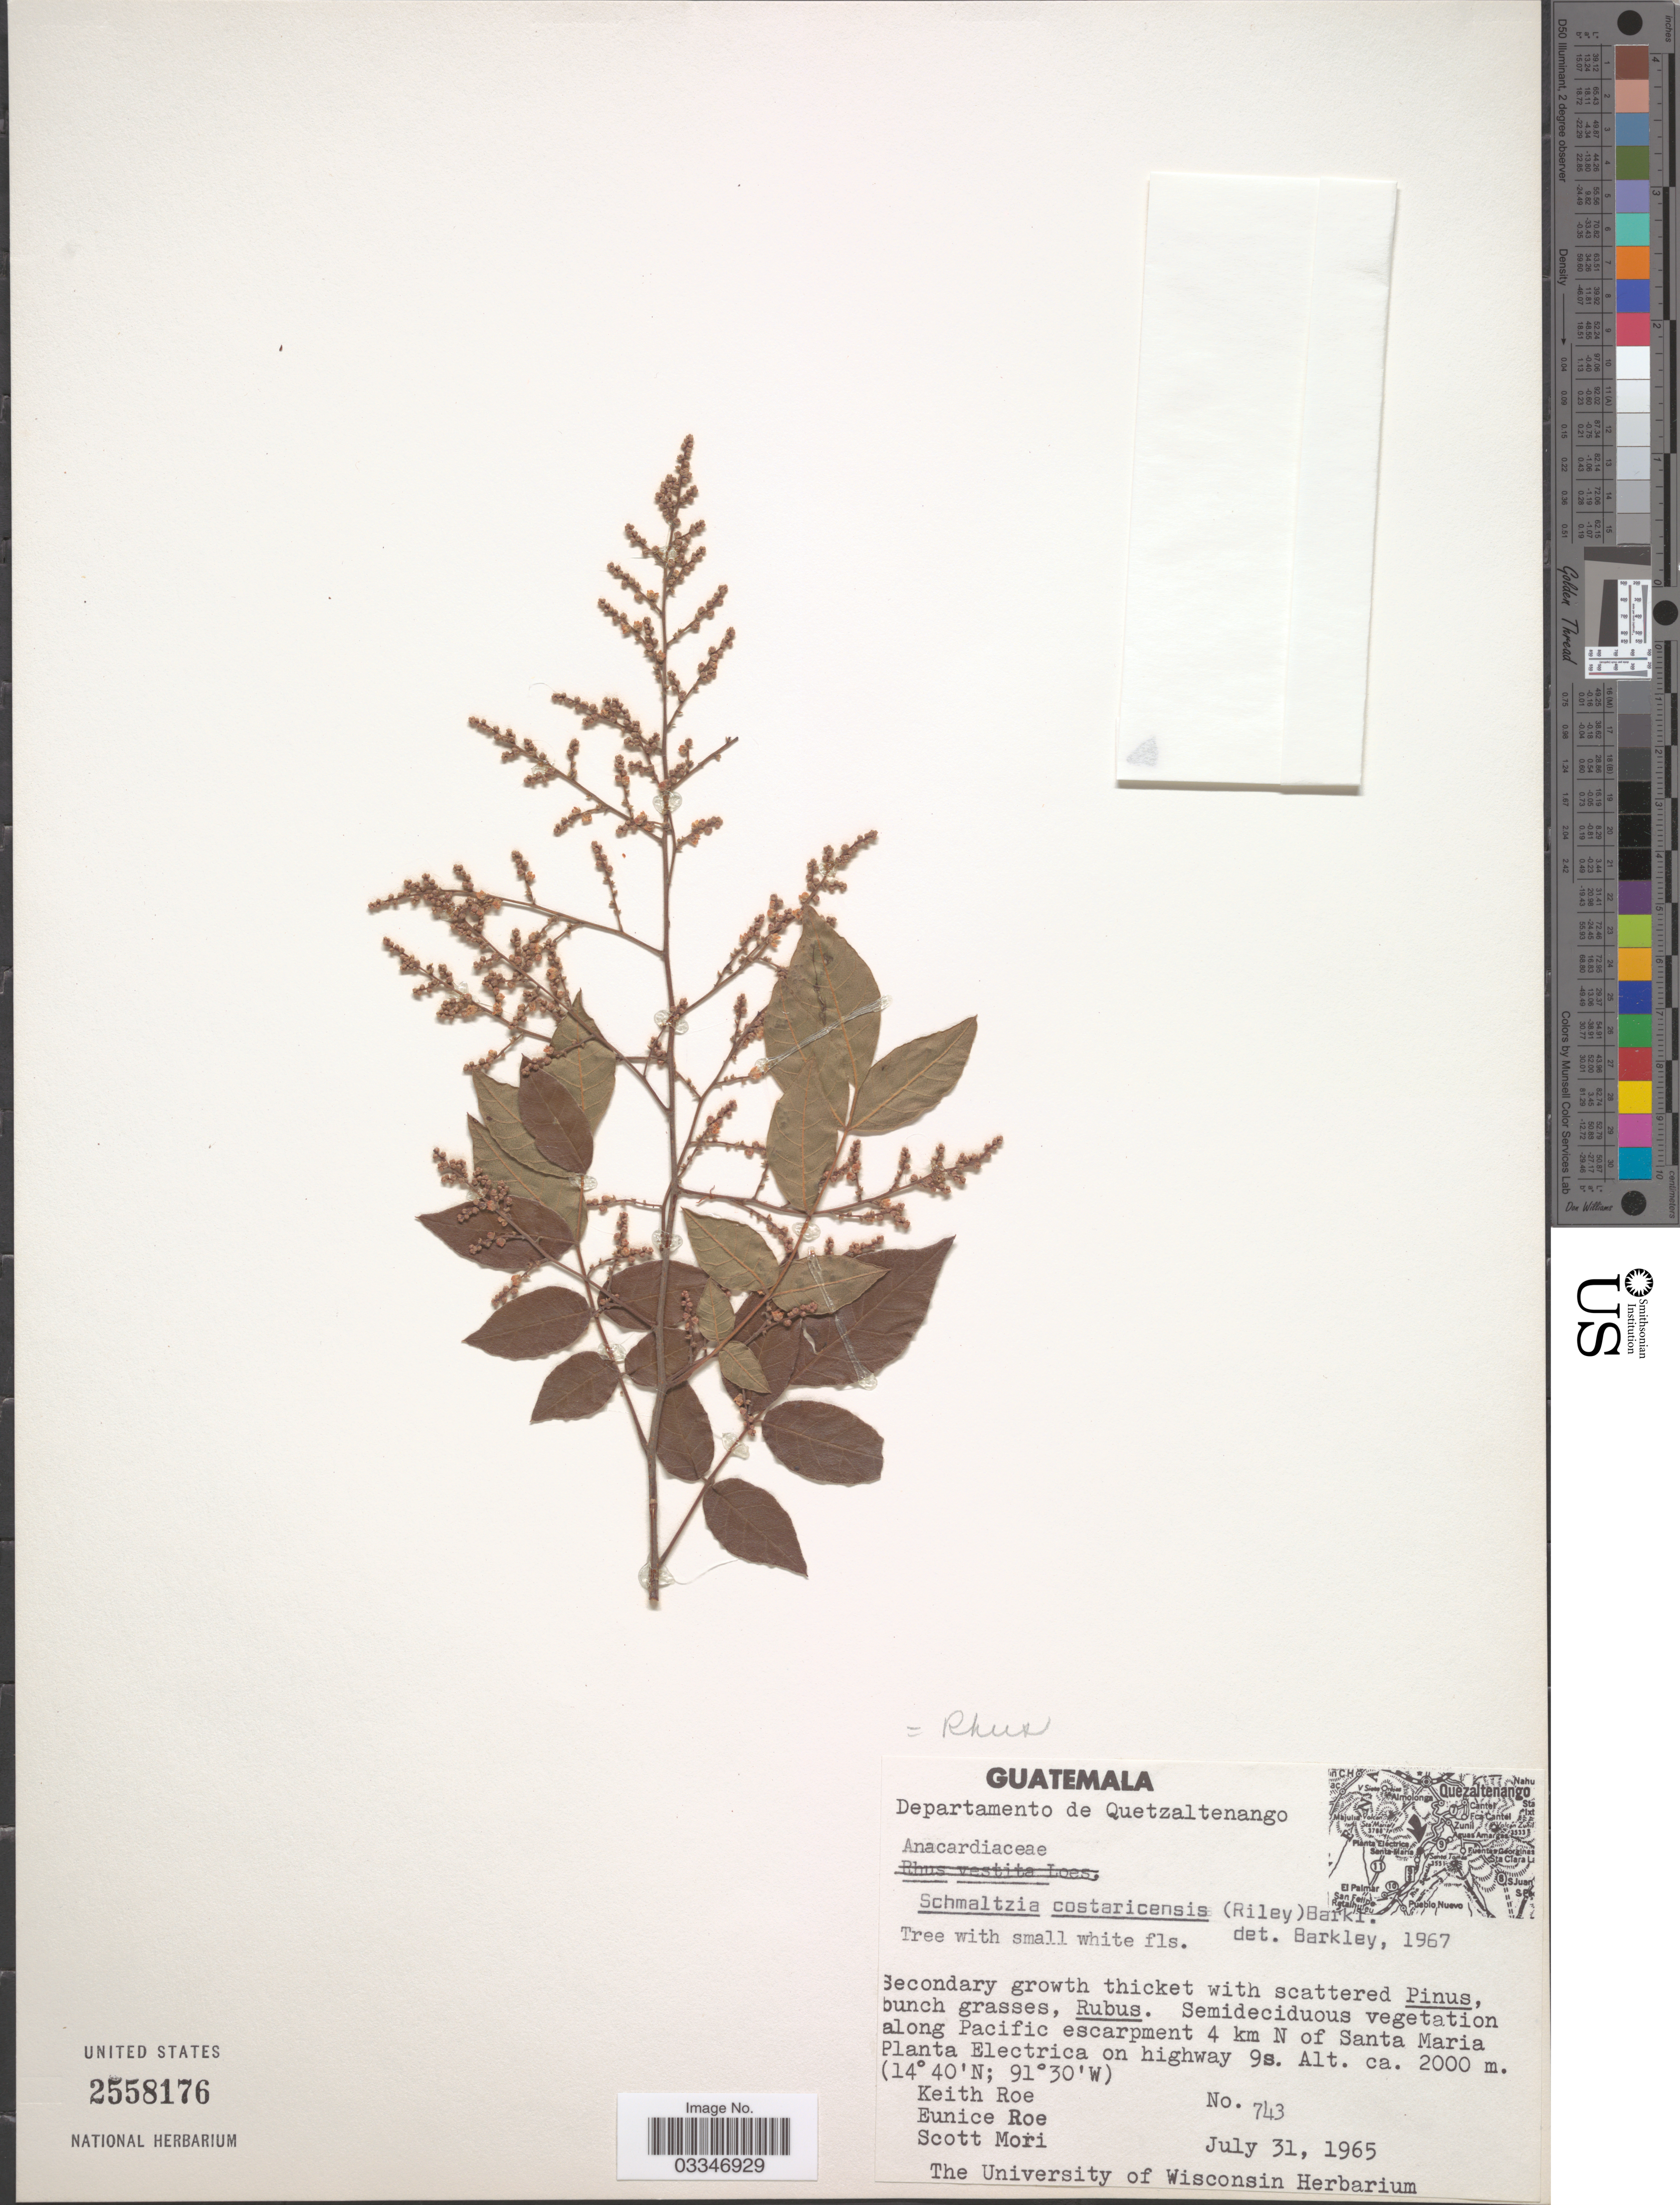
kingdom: Plantae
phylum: Tracheophyta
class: Magnoliopsida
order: Sapindales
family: Anacardiaceae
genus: Rhus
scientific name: Rhus terebinthifolia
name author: Schltdl. & Cham.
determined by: Mitchell, John D.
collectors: K. E. Roe, E. Roe & S. Mori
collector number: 743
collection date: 1965-07-31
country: Guatemala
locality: Departamento de Quetzaltenango, along Pacific escarpment 4 km N of Santa Maria Planta Electrica on highway 9s.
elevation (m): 2000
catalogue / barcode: US 2558176